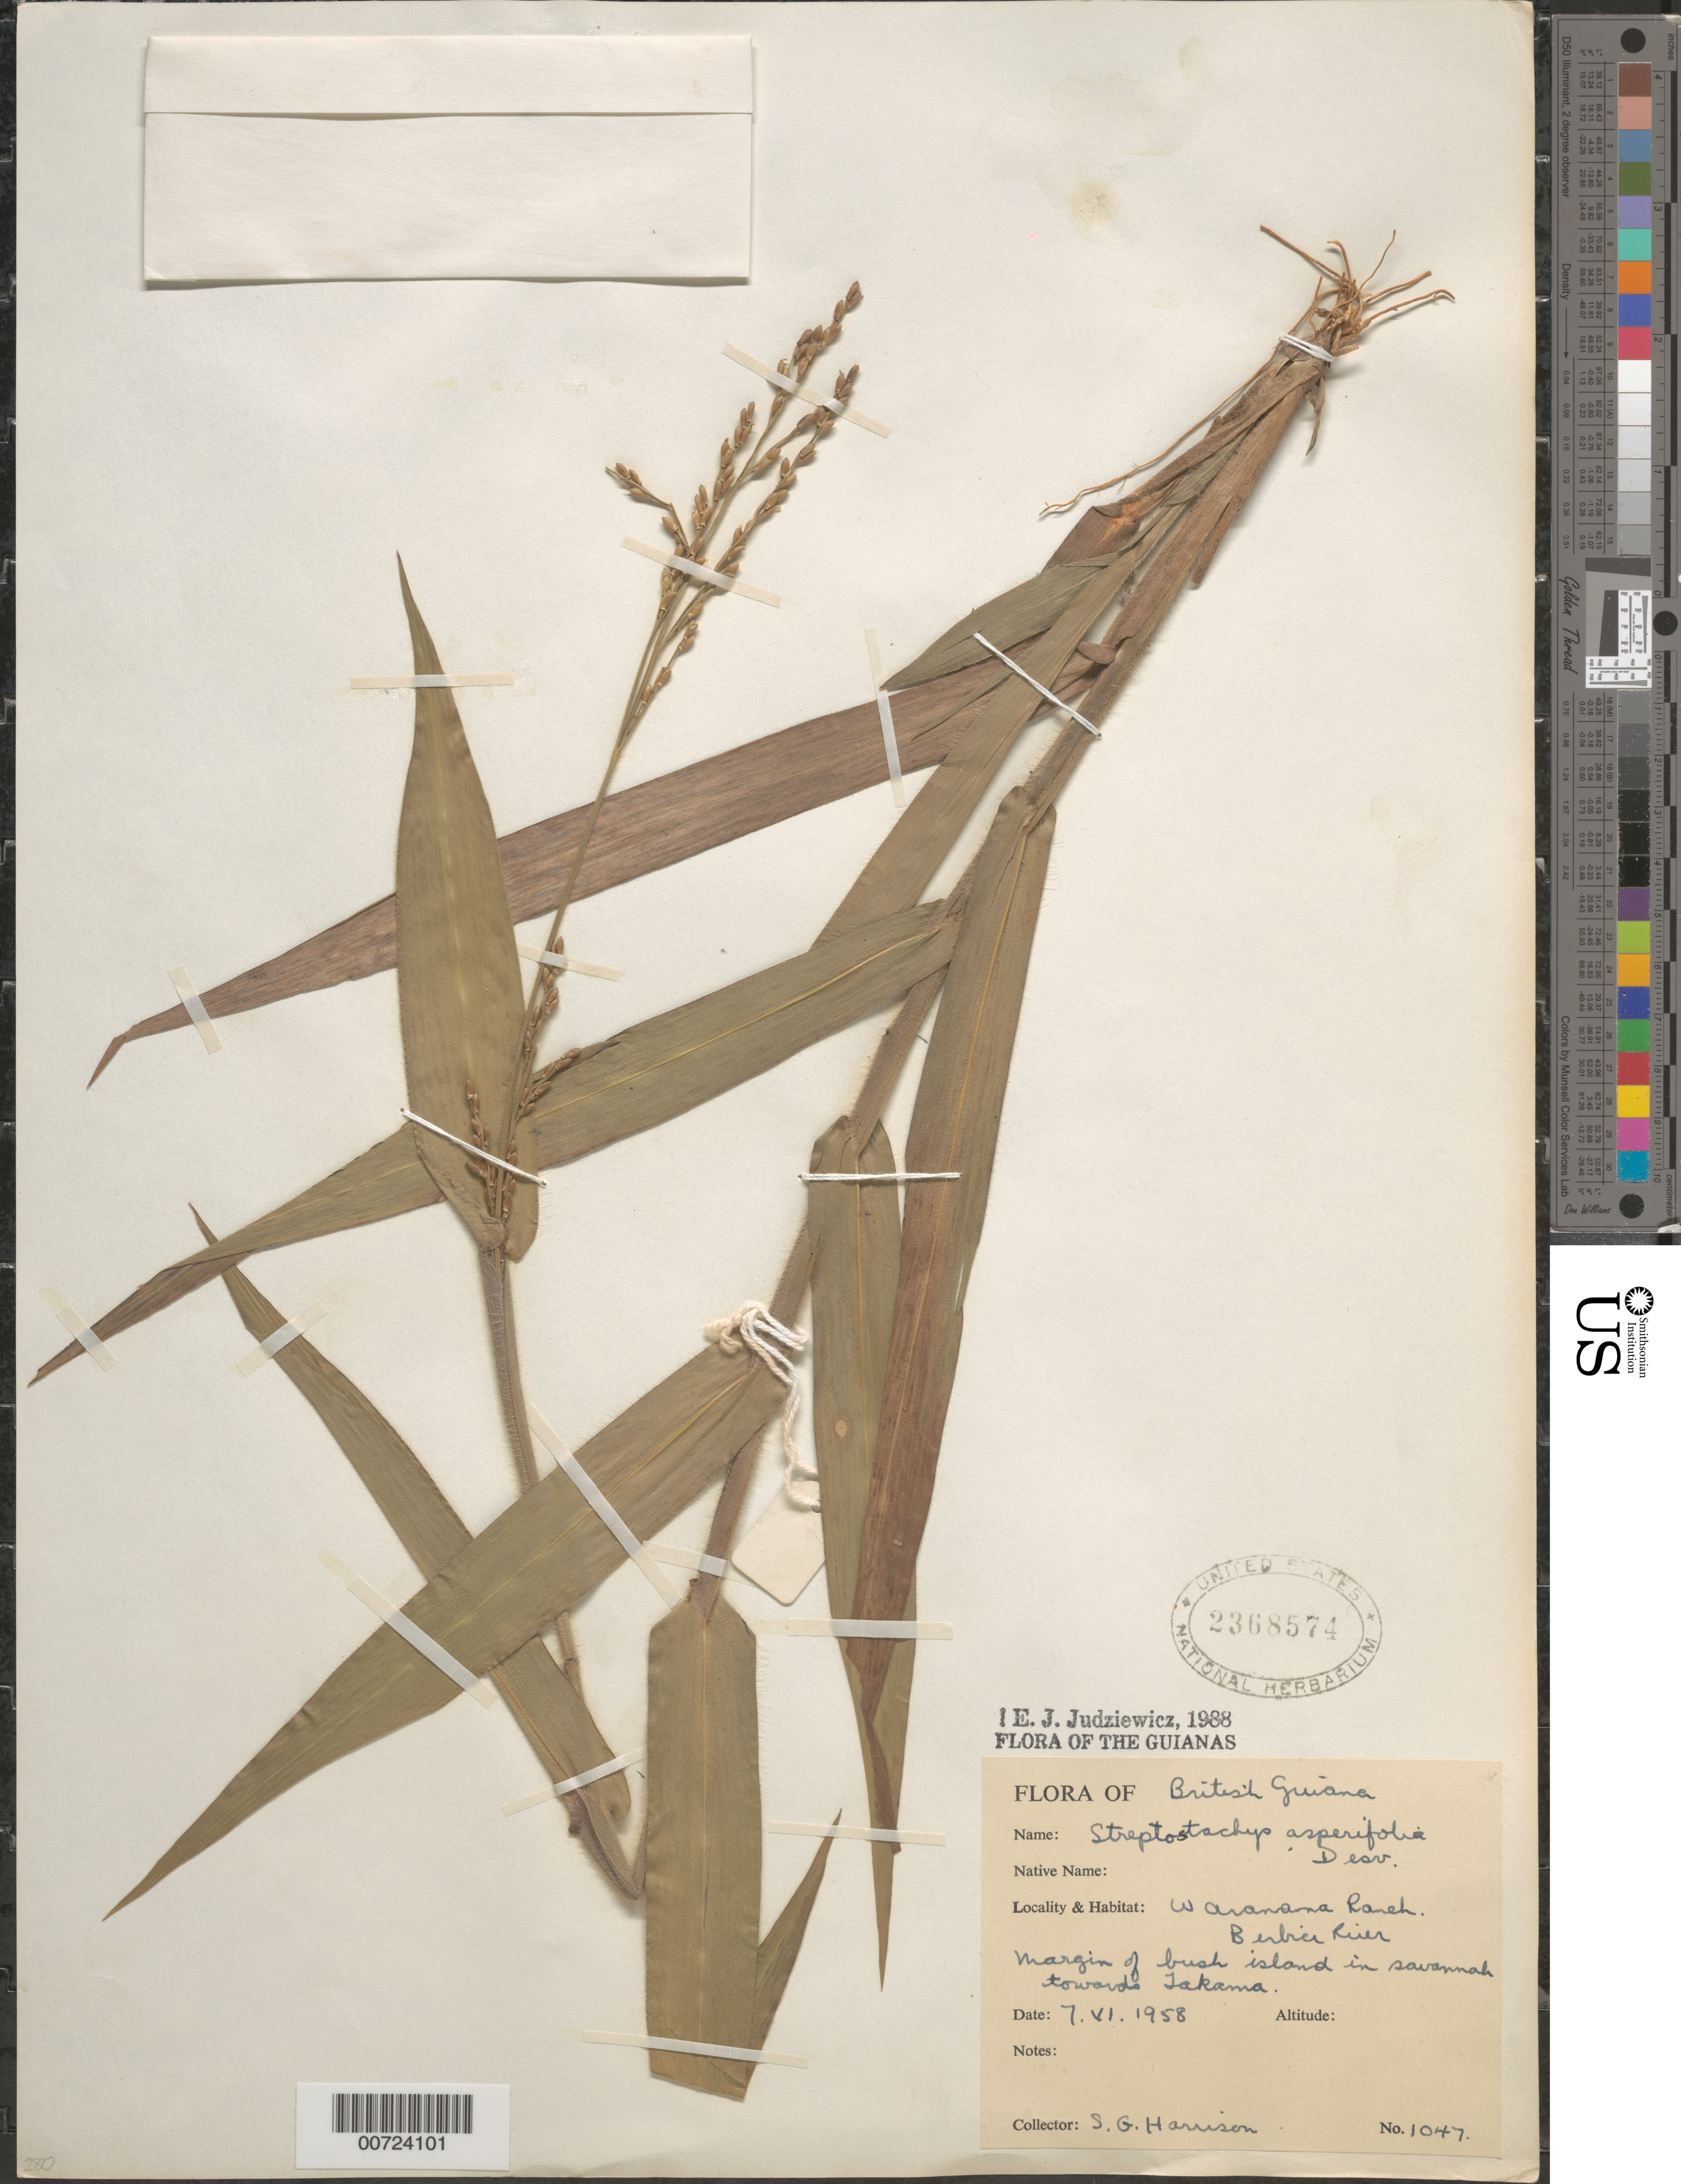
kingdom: Plantae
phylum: Tracheophyta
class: Liliopsida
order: Poales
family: Poaceae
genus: Streptostachys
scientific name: Streptostachys asperifolia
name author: Desv.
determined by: Judziewicz, E. J.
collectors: S. G. Harrison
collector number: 1047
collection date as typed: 7-Jun-58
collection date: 1958-06-07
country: Guyana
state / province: Mahaica-Berbice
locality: Waramana Ranch, Berbice River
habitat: Margin of bush island in savanna towards Takama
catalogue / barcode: US 2368574